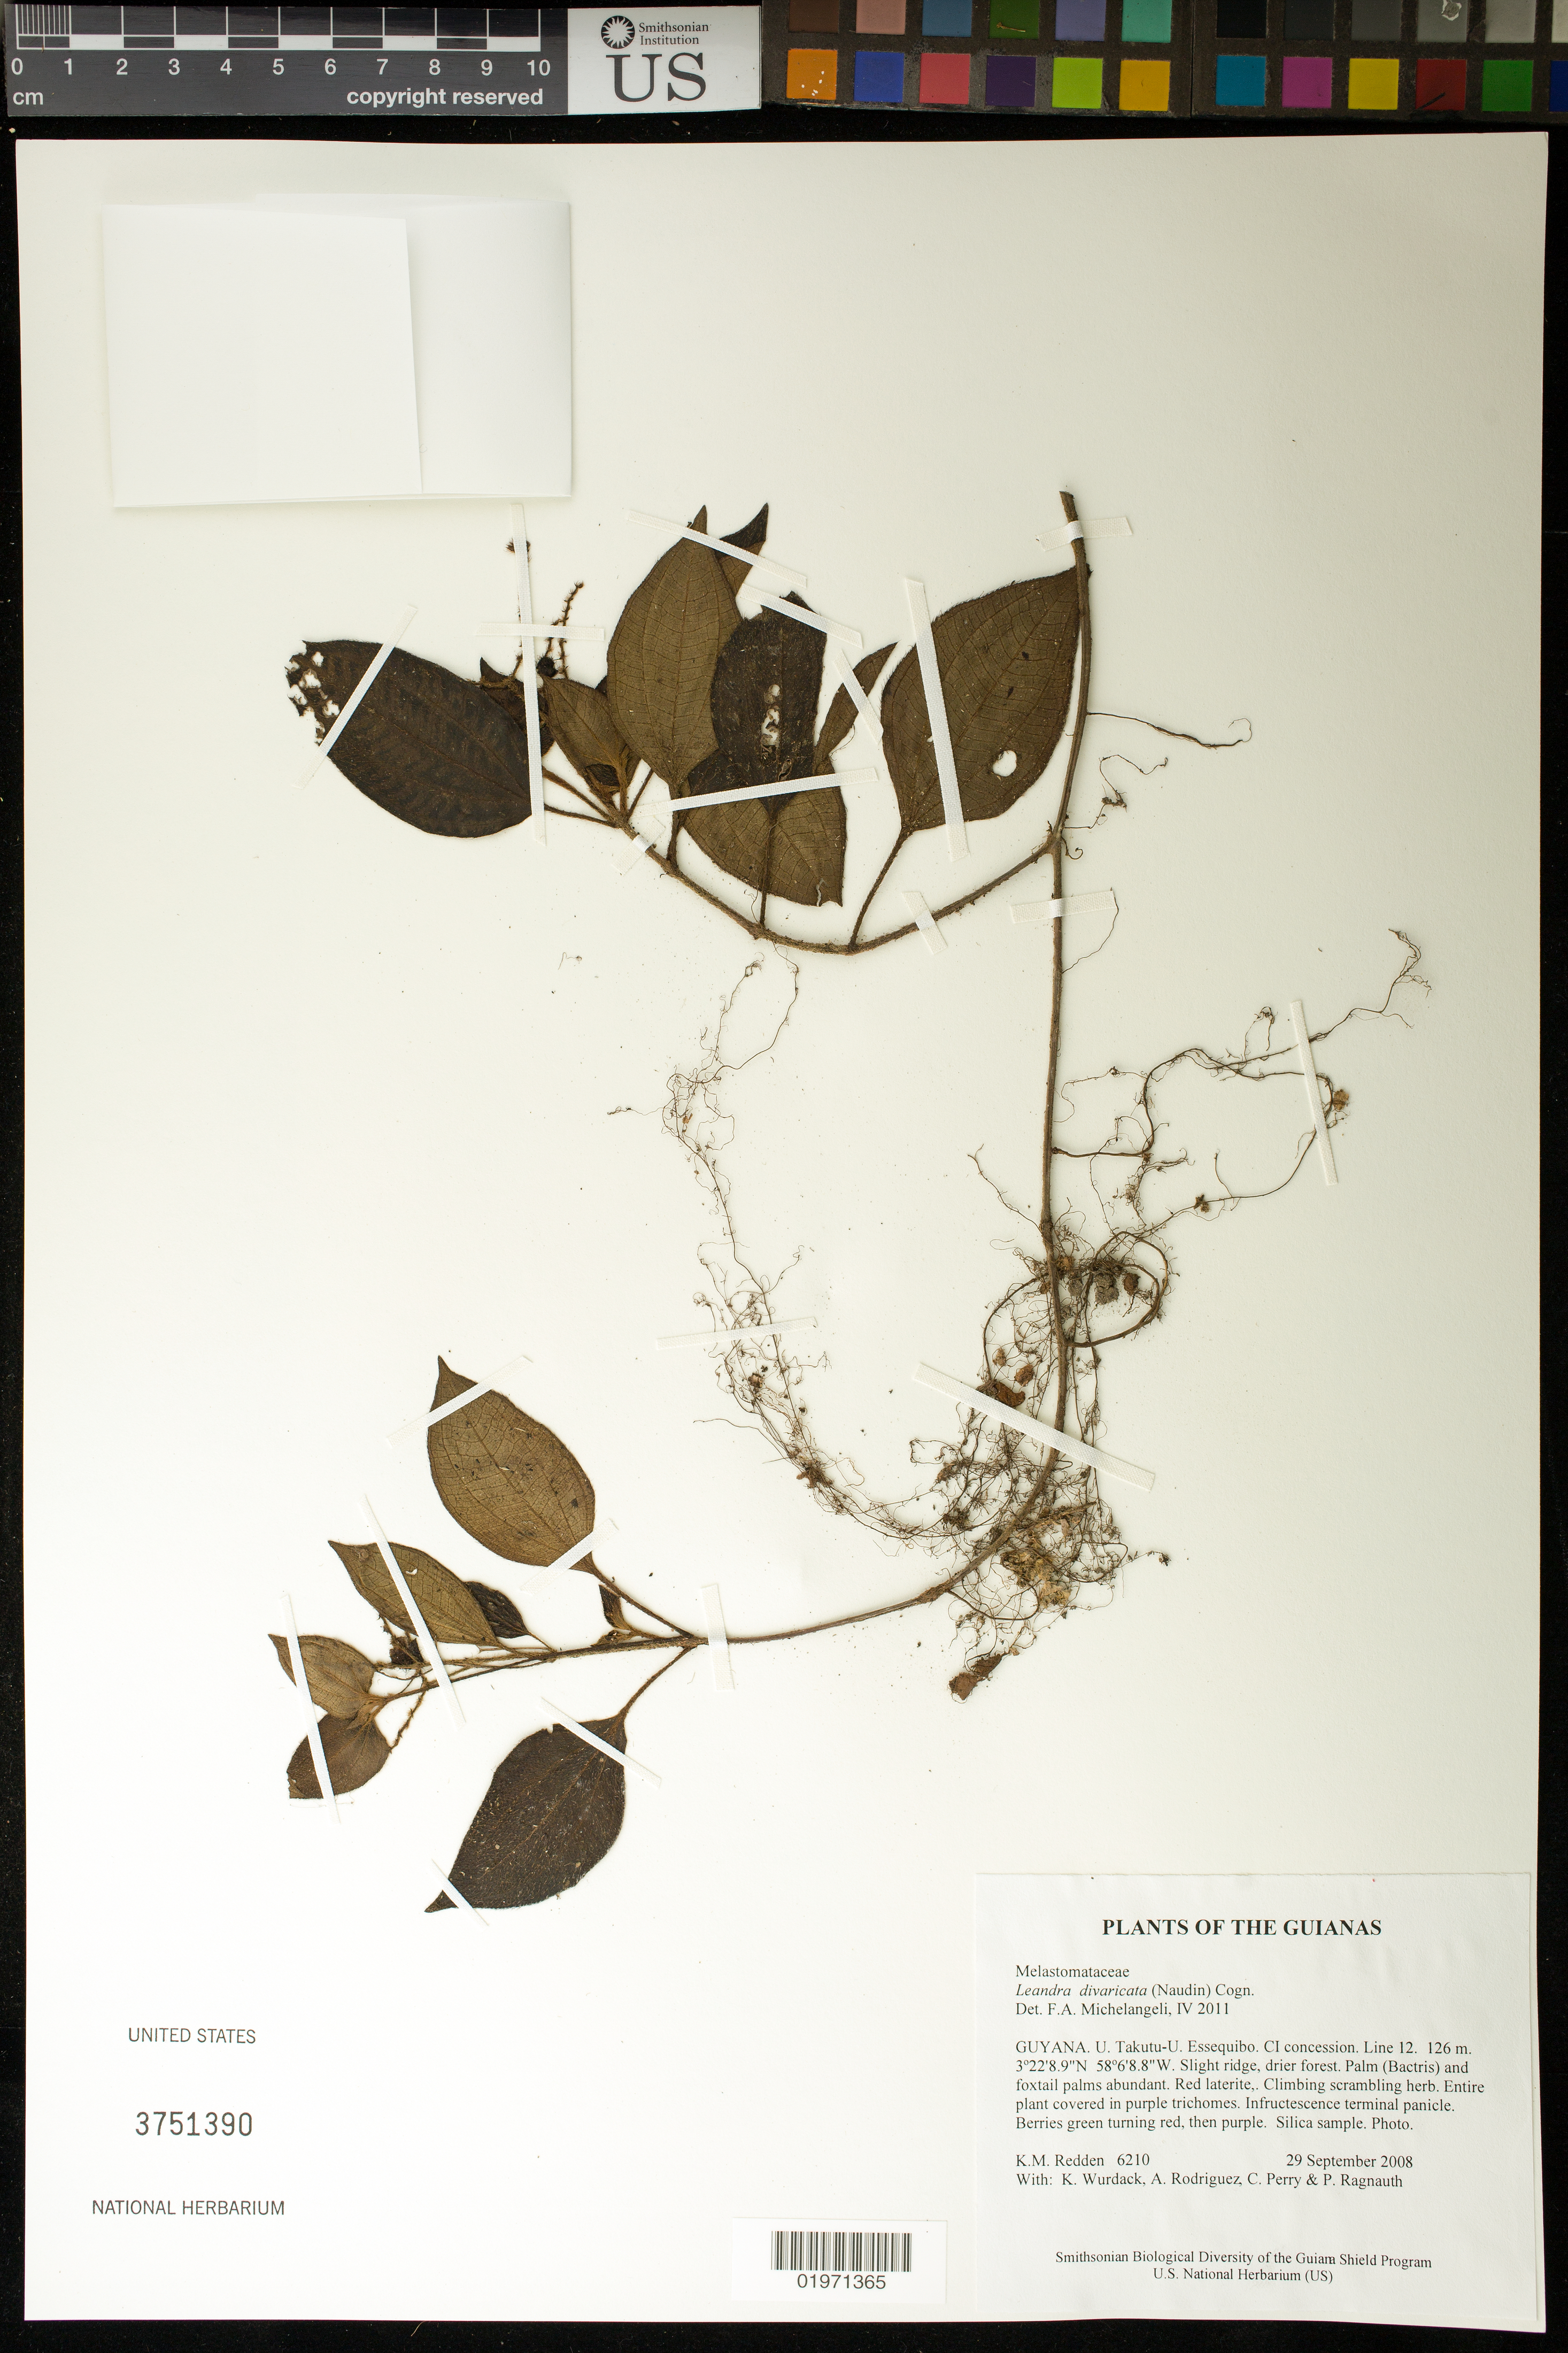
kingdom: Plantae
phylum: Tracheophyta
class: Magnoliopsida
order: Myrtales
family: Melastomataceae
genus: Leandra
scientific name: Leandra divaricata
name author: (Naudin) Cogn.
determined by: Michelangeli, F. A.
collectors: K. M. Redden, K. Wurdack, A. Rodriguez, C. Perry & P. Ragnauth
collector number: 6210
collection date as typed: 29 September 2008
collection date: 2008-09-29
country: Guyana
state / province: U. Takutu-U. Essequibo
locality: CI concession. Line 12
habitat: Slight ridge, drier forest. Palm (Bactris) and foxtail palms abundant. Red laterite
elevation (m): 126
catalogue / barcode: US 3751390